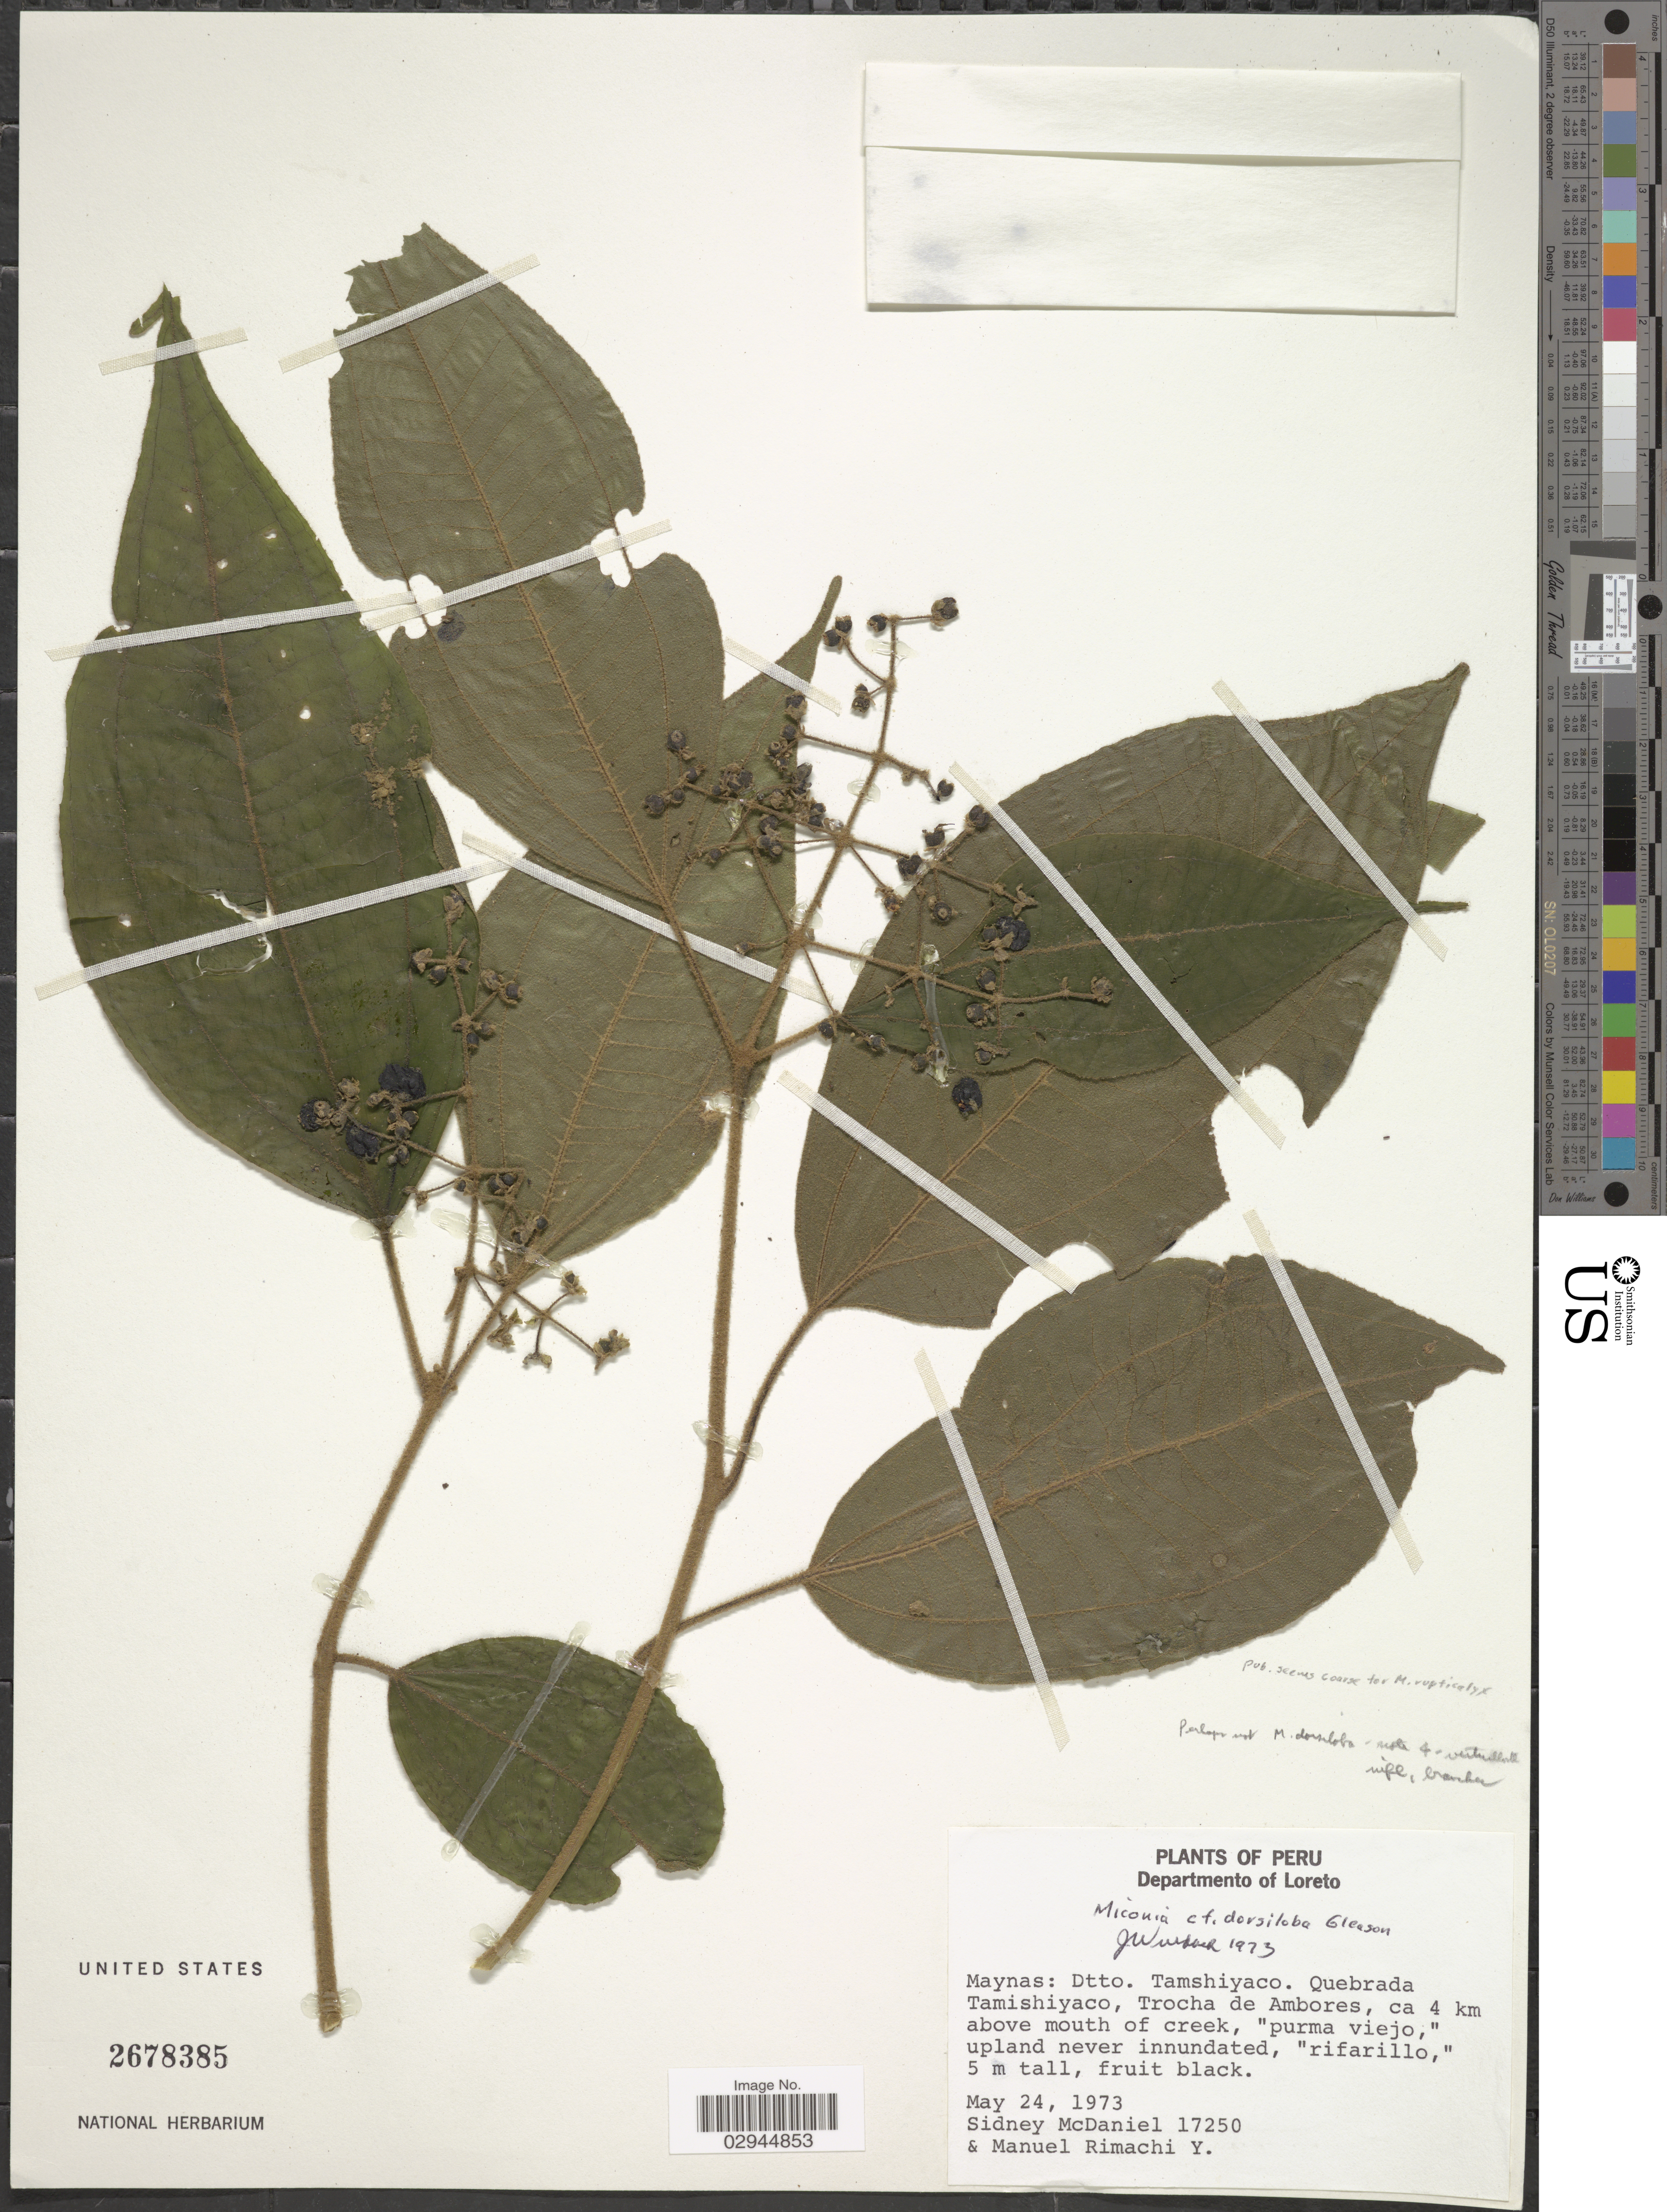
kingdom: Plantae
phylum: Tracheophyta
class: Magnoliopsida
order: Myrtales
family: Melastomataceae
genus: Miconia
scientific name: Miconia wagneri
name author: J.F. Macbr.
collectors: S. McDaniel & M. Rimachi Y.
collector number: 17250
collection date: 1973-05-24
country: Peru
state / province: Loreto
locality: Departamento of Loreto. Maynas: Dtto. Tamshiyaco. Quebrada Tamishiyaco, Trocha de Ambores, ca 4 km above mouth of creek.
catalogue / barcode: US 2678385